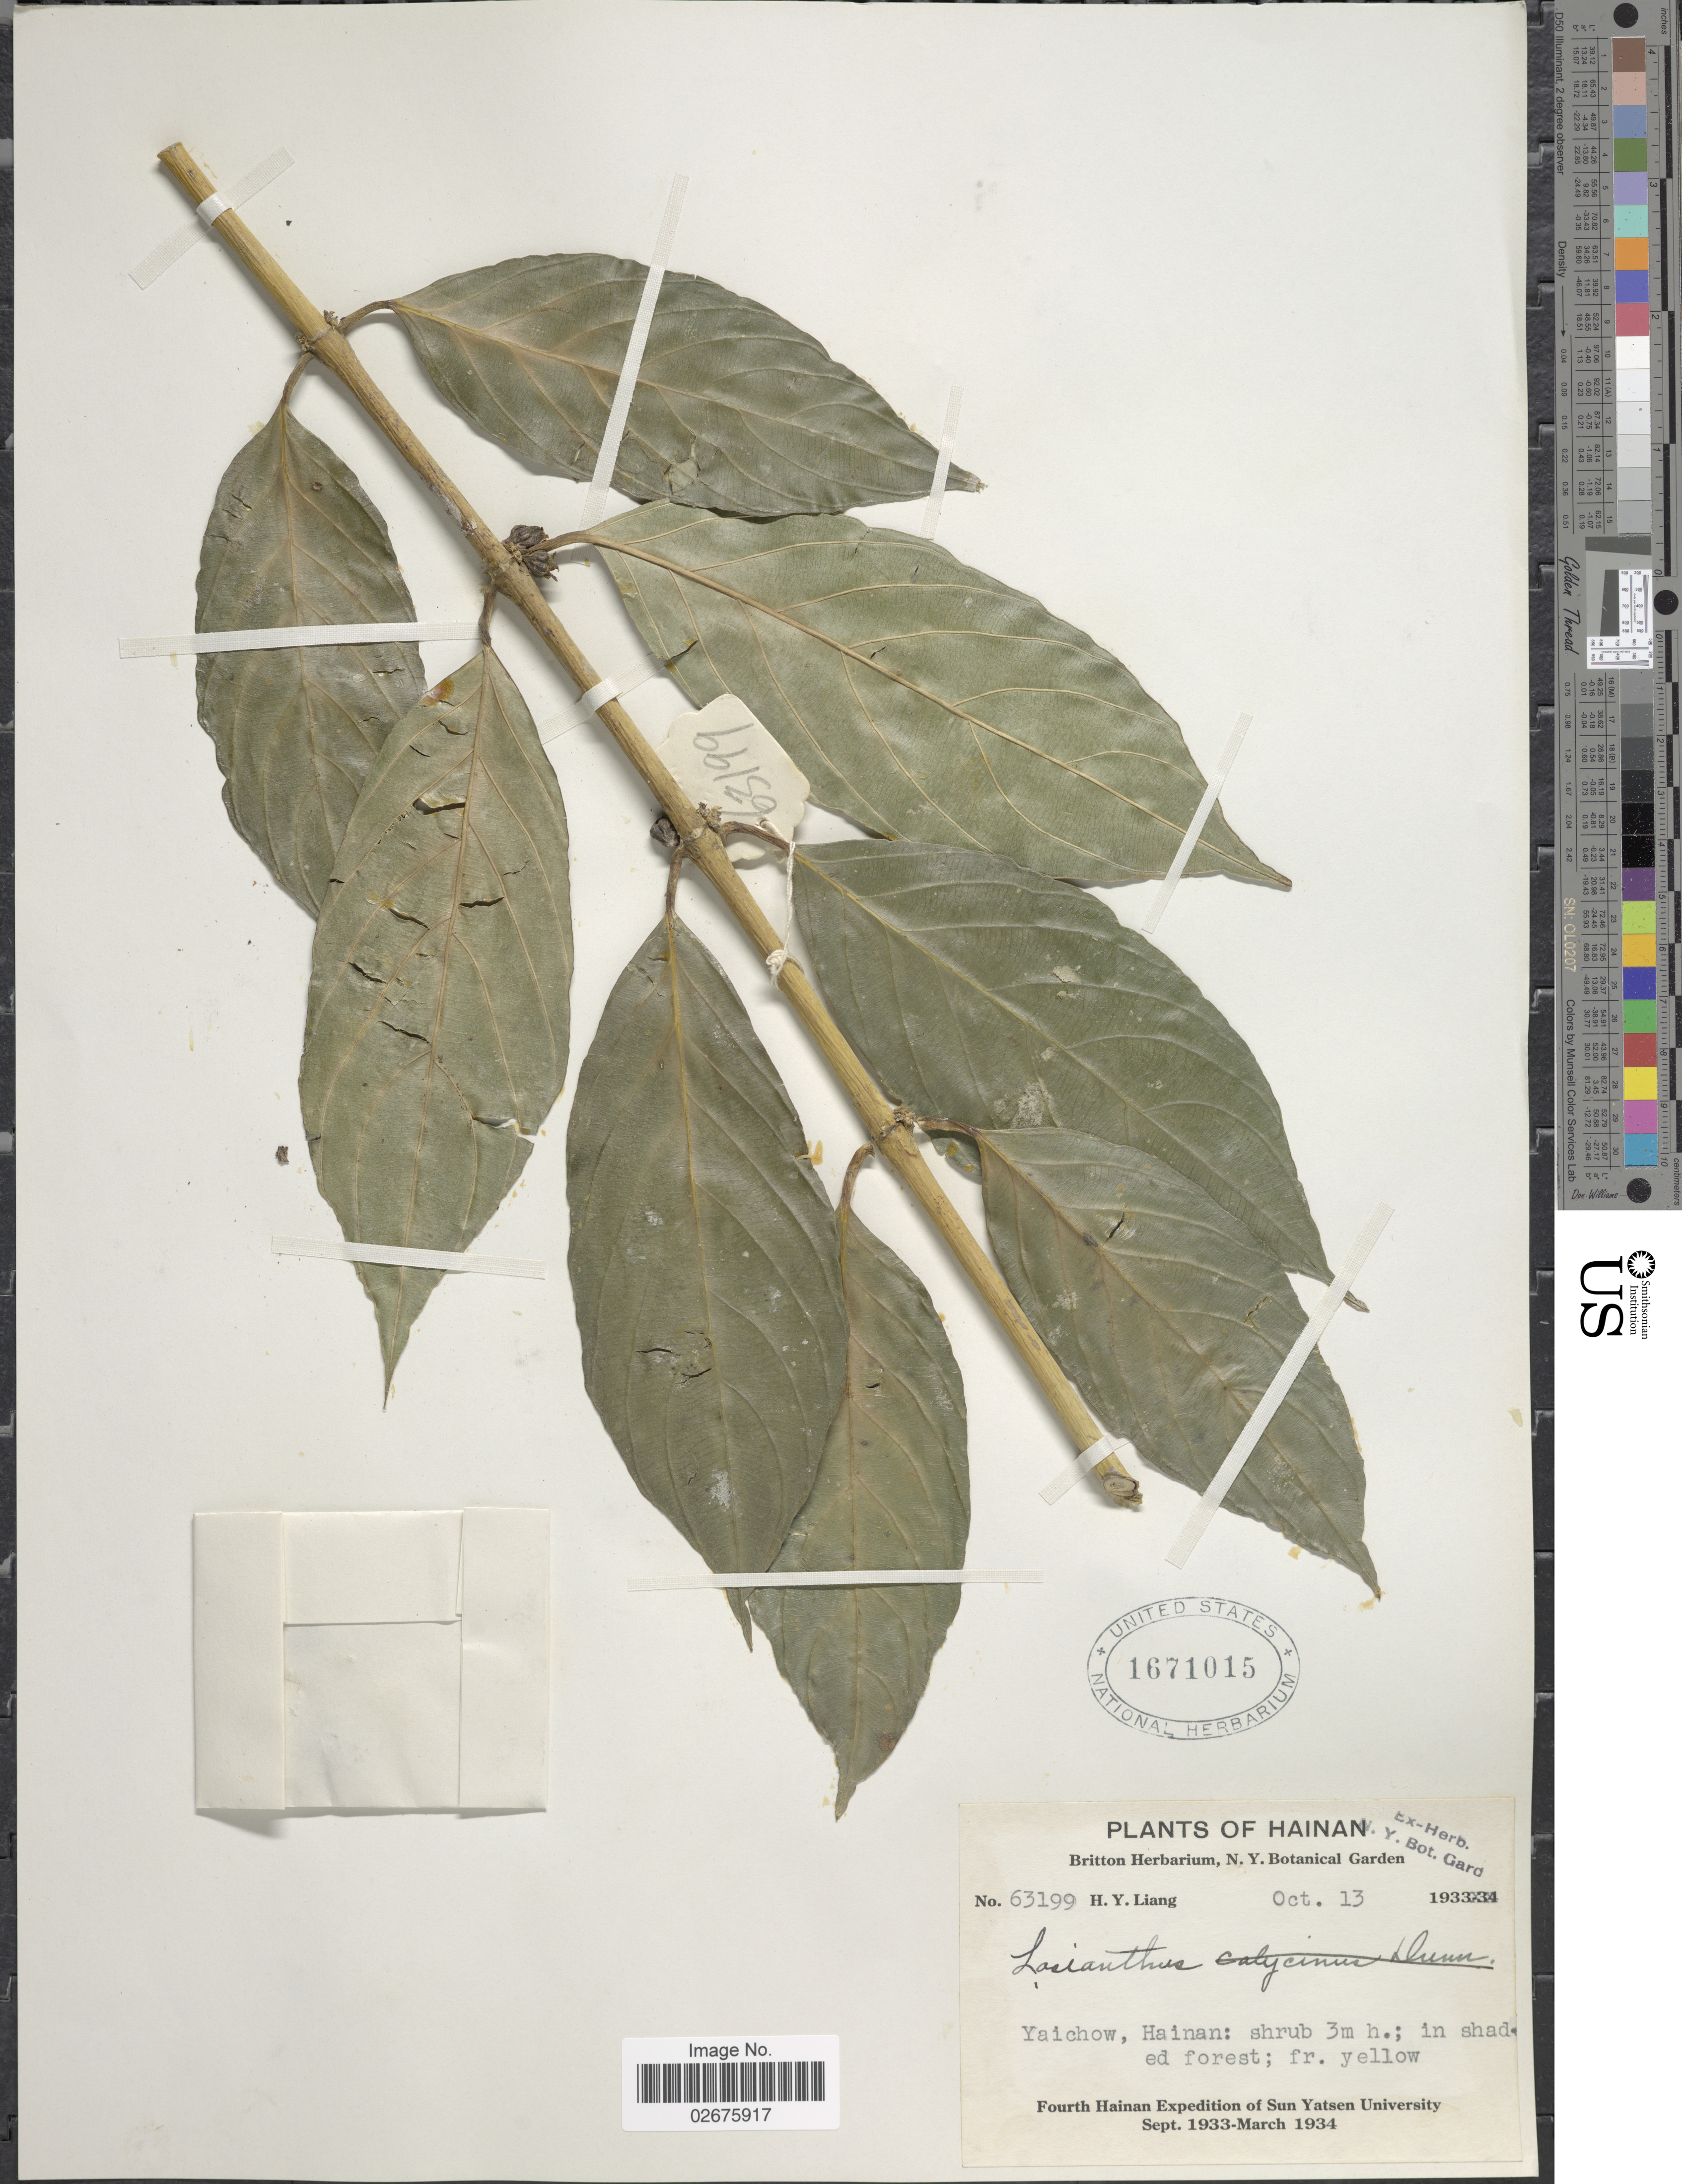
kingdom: Plantae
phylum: Tracheophyta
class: Magnoliopsida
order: Gentianales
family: Rubiaceae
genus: Lasianthus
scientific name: Lasianthus sp.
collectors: H. Y. Liang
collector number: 63199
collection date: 1933-10-13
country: China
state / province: Hainan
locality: Yaichow; in shaded forest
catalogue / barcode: US 1671015